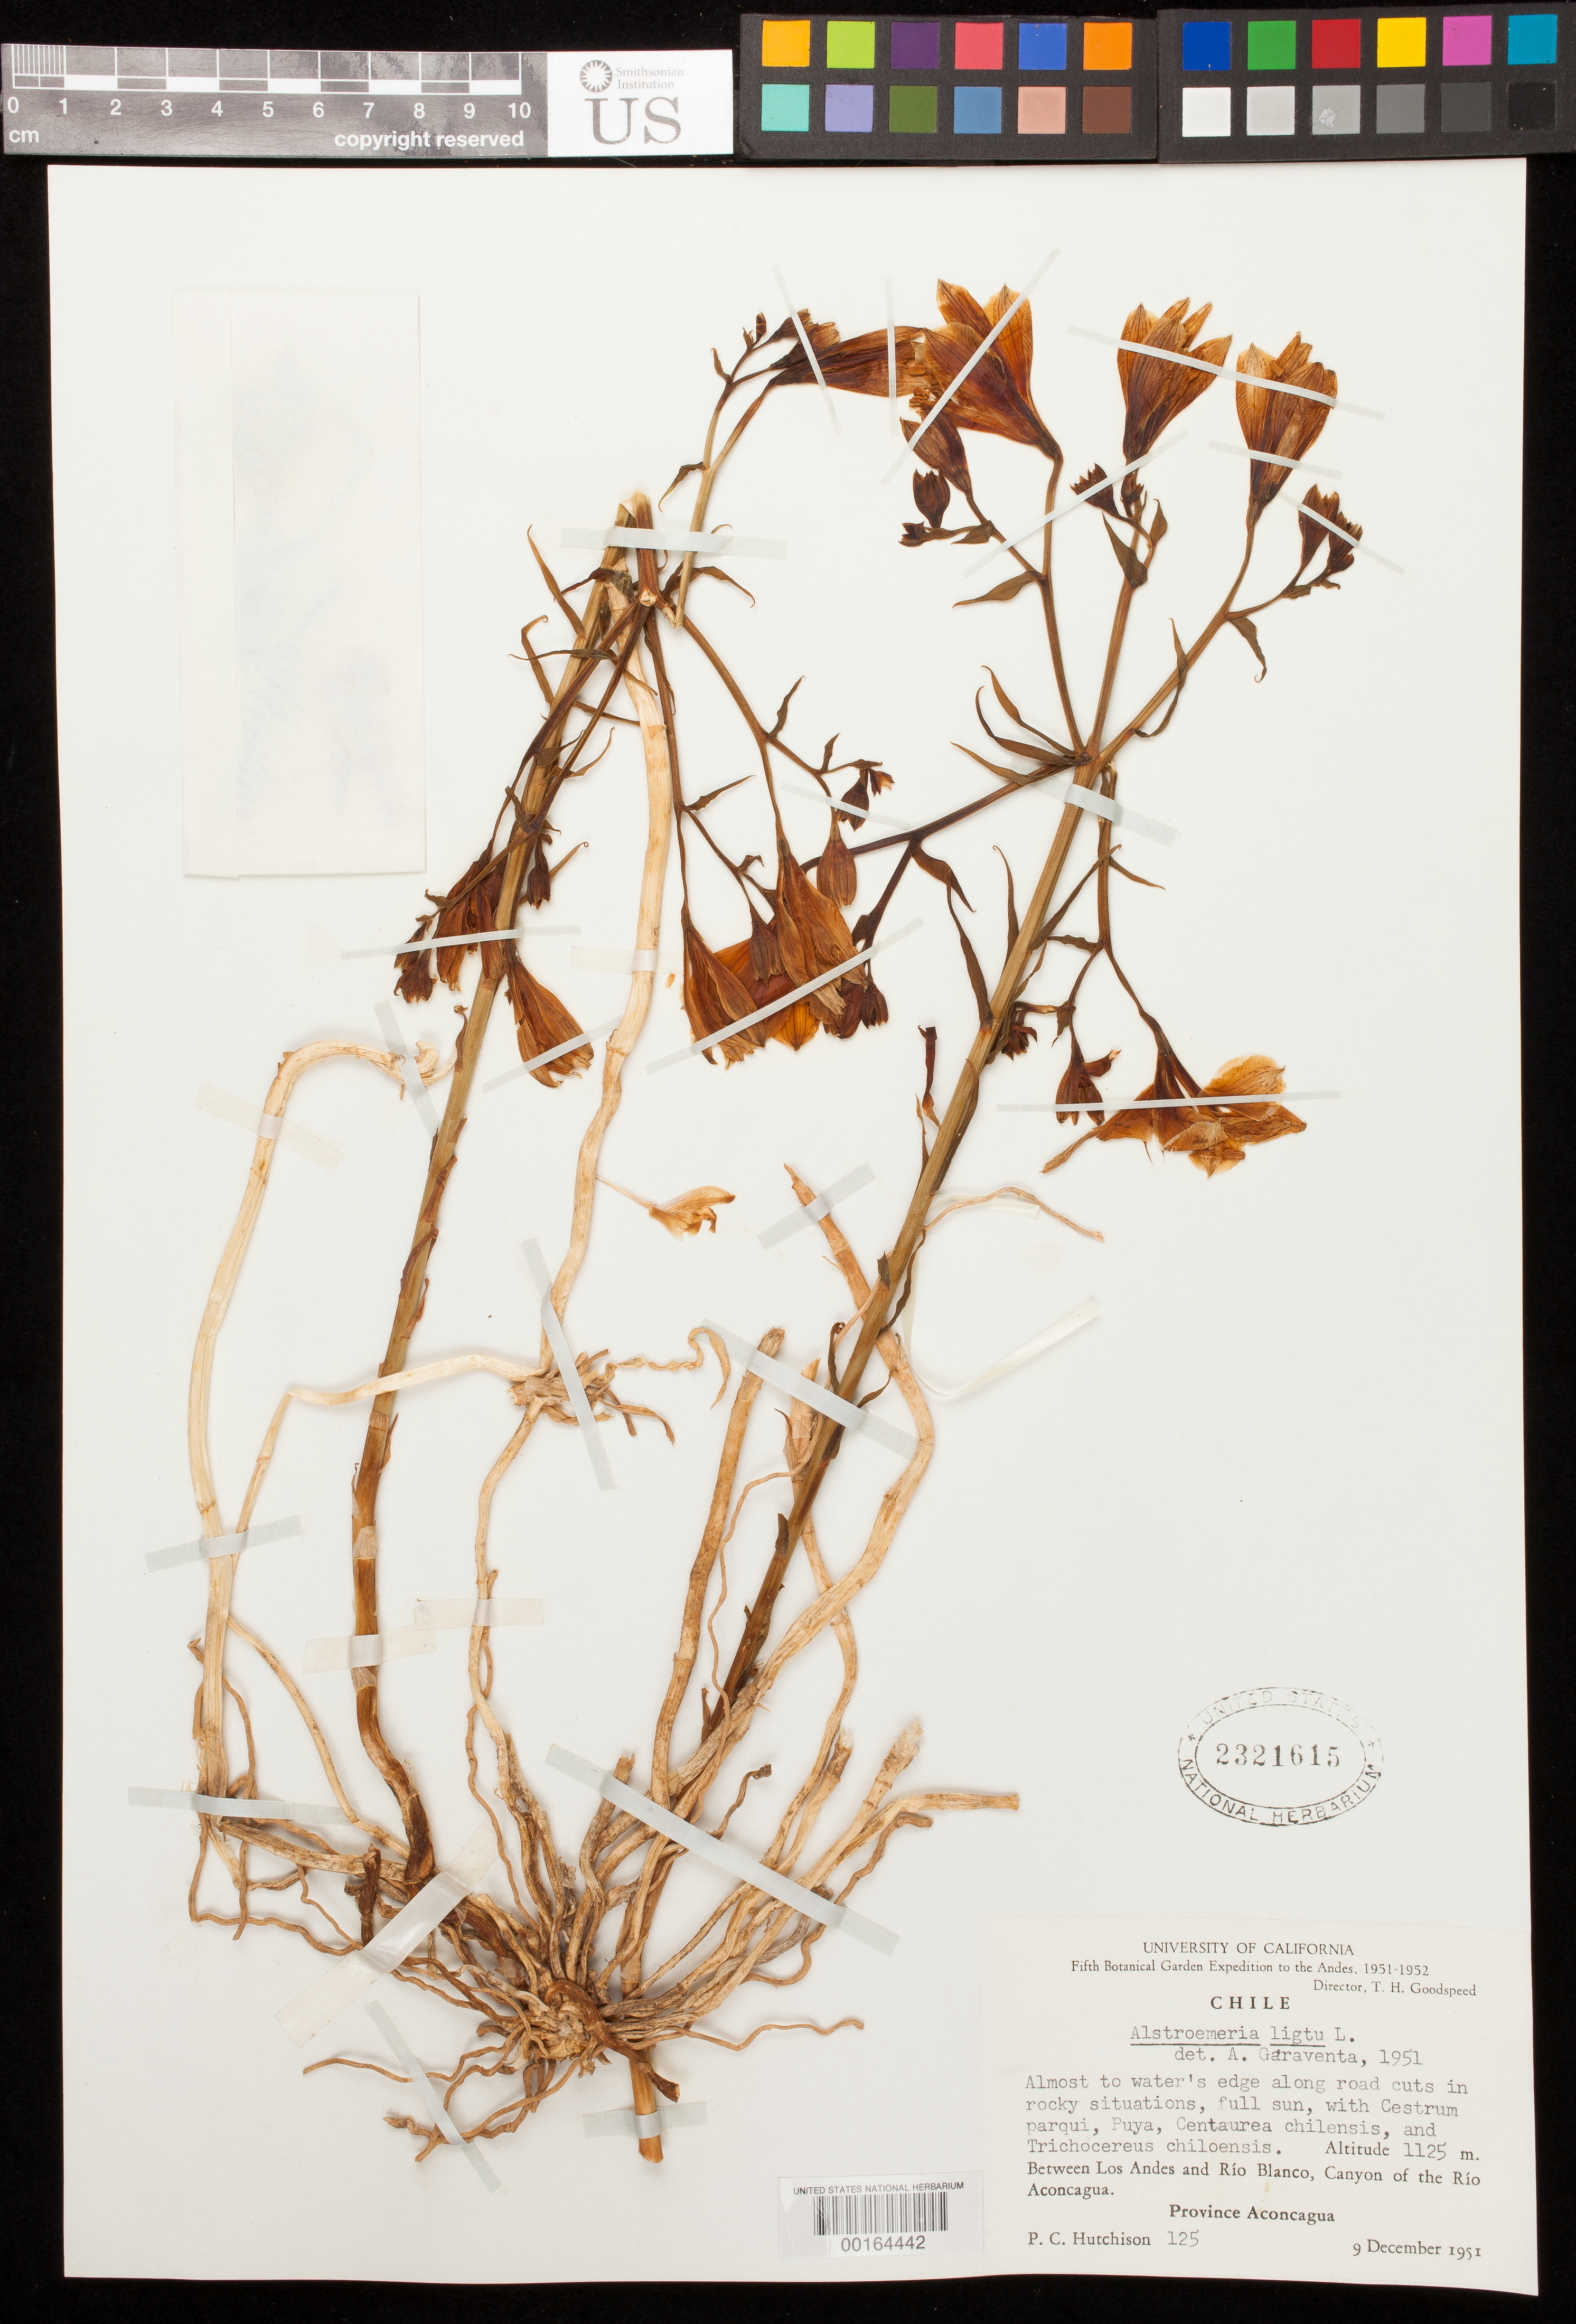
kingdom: Plantae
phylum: Tracheophyta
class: Liliopsida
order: Liliales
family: Alstroemeriaceae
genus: Alstroemeria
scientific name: Alstroemeria ligtu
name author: L.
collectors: P. C. Hutchison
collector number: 125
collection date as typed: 09 Dec 1951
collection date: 1951-12-09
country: Chile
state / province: Valparaíso (V)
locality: Between los andes and rio blance, canyon of the rio aconcagua; almost to water's edge along road cuts in rocky situations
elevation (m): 1125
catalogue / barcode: US 2321615